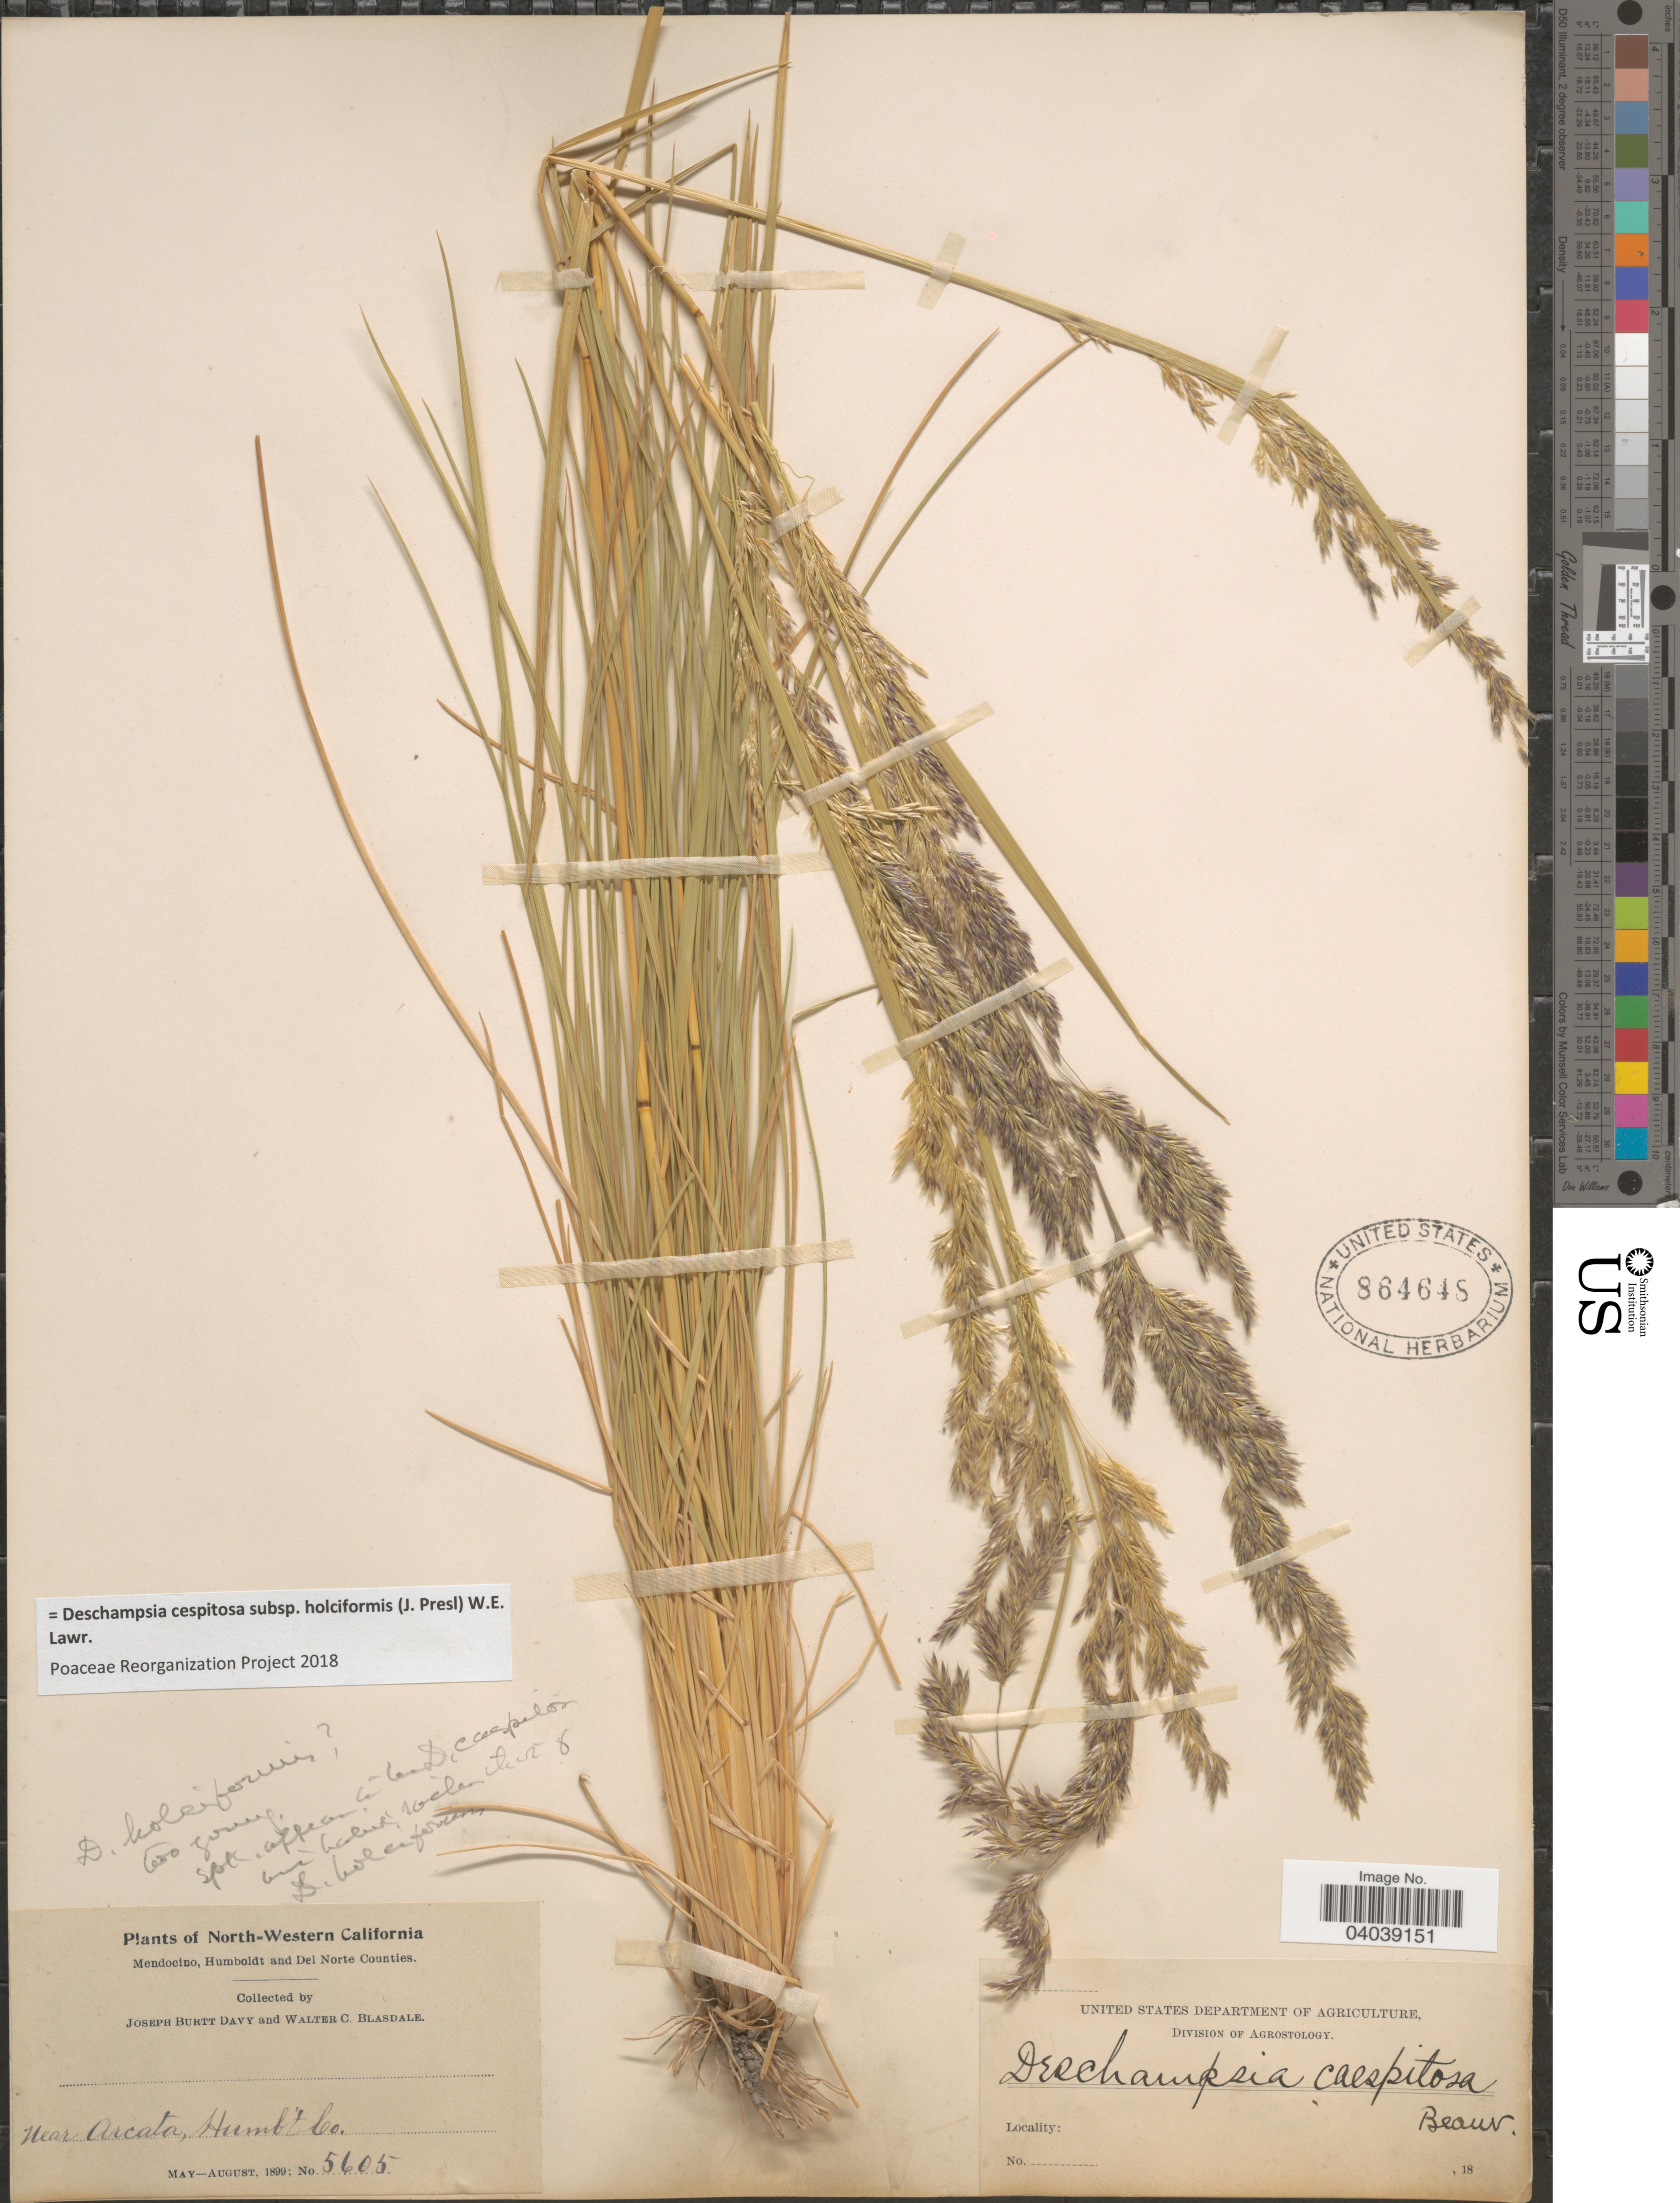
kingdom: Plantae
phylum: Tracheophyta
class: Liliopsida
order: Poales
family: Poaceae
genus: Deschampsia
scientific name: Deschampsia cespitosa subsp. holciformis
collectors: J. Burtt Davy & W. Blasdale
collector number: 5605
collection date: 1899-05/1899-08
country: United States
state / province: California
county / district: Humboldt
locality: North-Western California. Near Arcata, Humboldt Co.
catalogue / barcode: US 864648